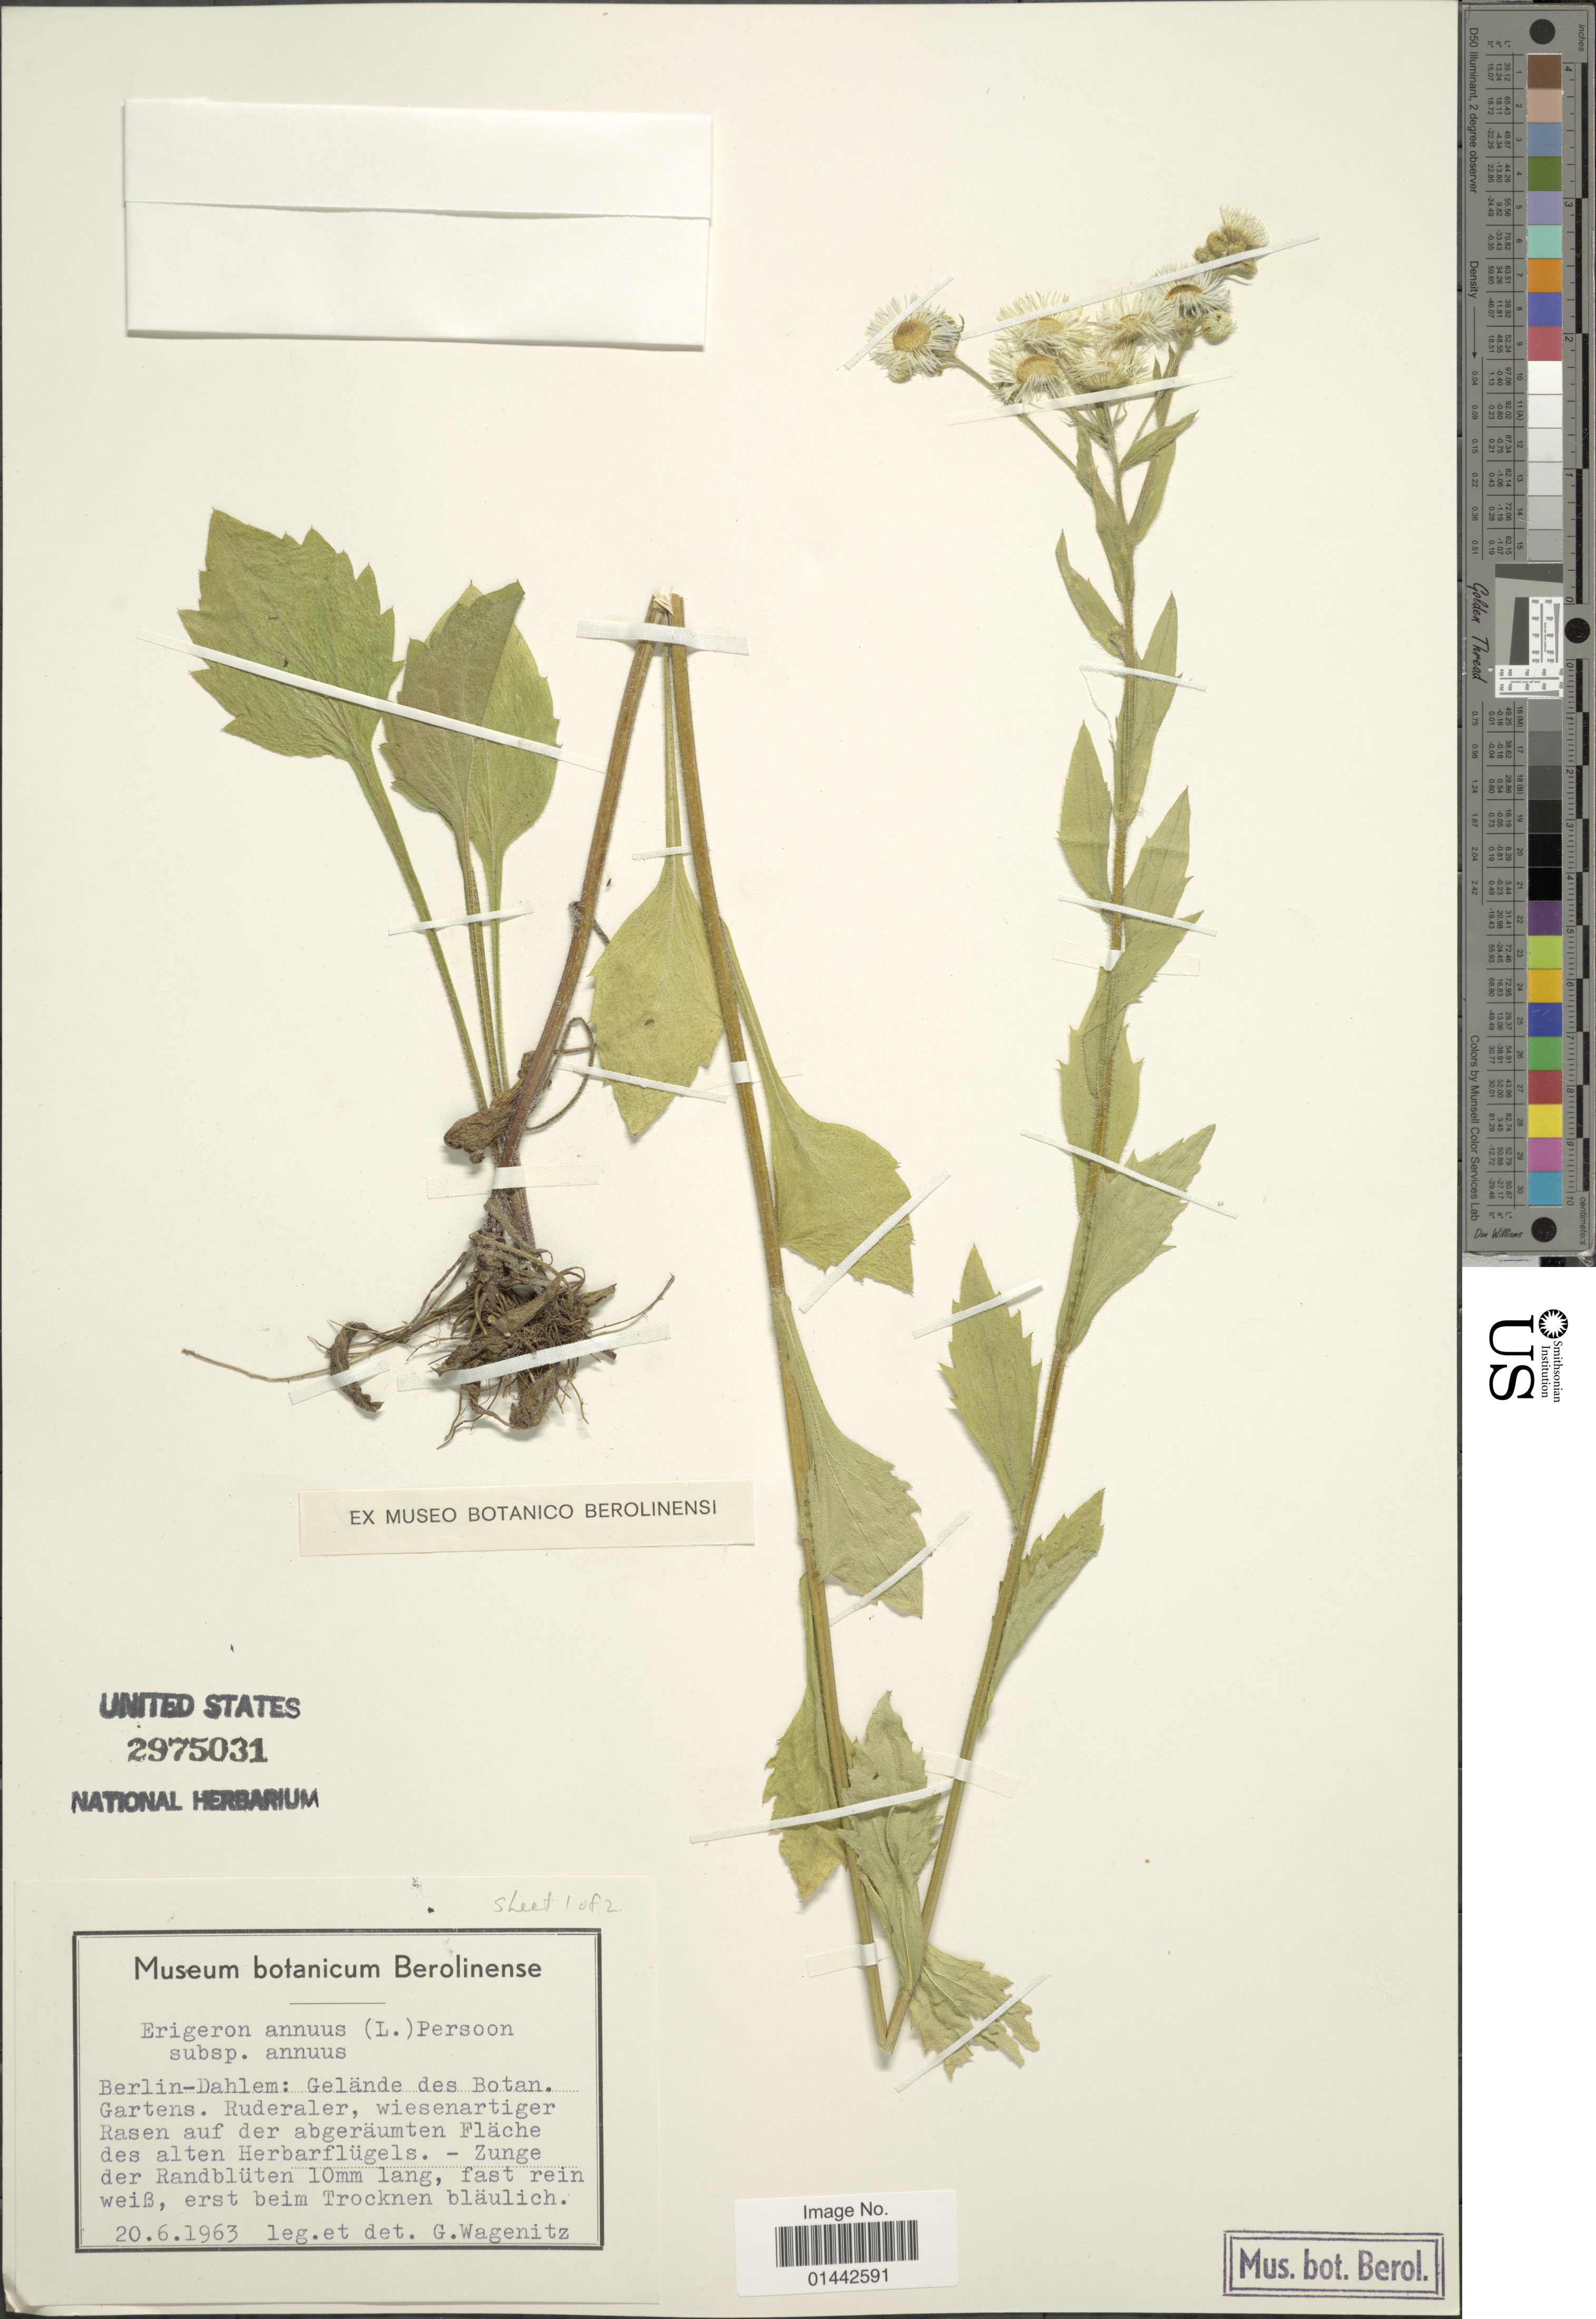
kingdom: Plantae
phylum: Tracheophyta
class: Magnoliopsida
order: Asterales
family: Asteraceae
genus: Erigeron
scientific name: Erigeron annuus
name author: (L.) Pers.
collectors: G. Wagenitz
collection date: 1963-06-20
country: Germany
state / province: Berlin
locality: Berlin-Dahlem: Gelände des Botan. Gartens, Ruderaler, wiesenartiger Rasen auf der abgeräumten Fläche des alten Herbarflüchel, Zunge der Randblüten, fast rein weib, erst beim Trocknen bläulich. [interpreted]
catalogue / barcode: US 2975031